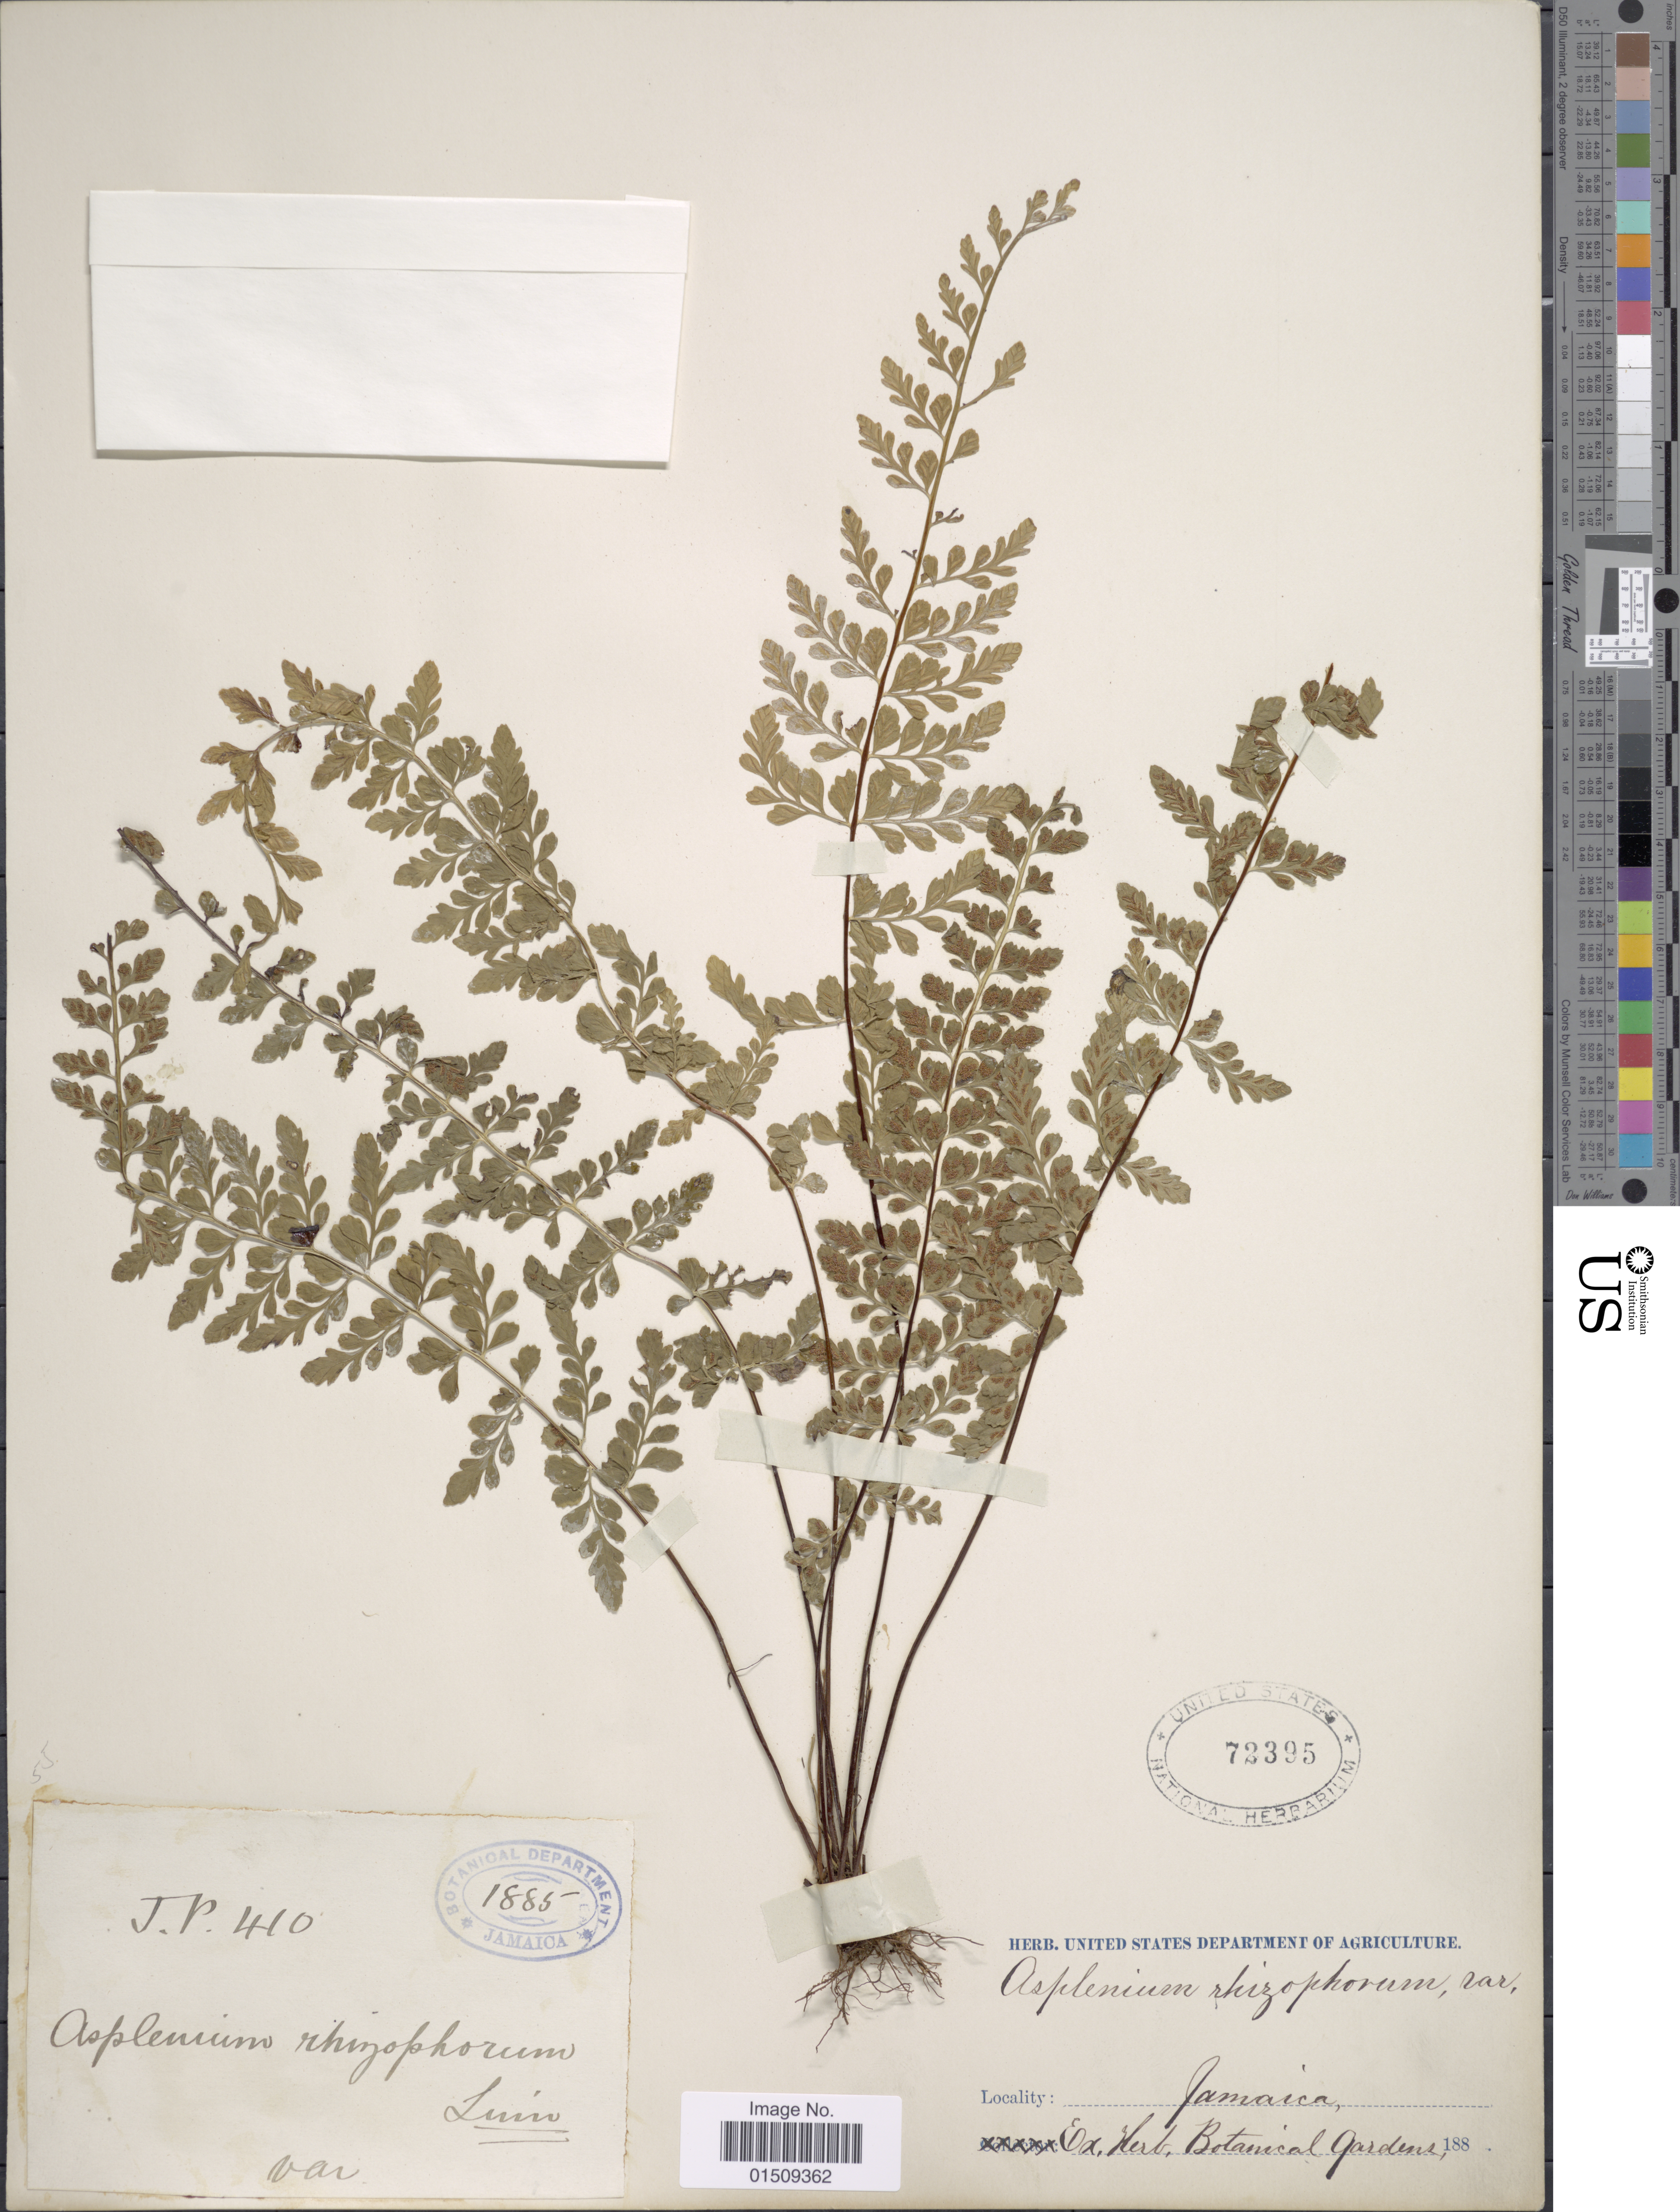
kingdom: Plantae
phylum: Tracheophyta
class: Polypodiopsida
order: Polypodiales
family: Aspleniaceae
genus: Asplenium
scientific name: Asplenium radicans var. partitum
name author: (Klotzsch) Hieron.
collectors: J.P.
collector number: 410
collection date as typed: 188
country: Jamaica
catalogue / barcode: US 72395